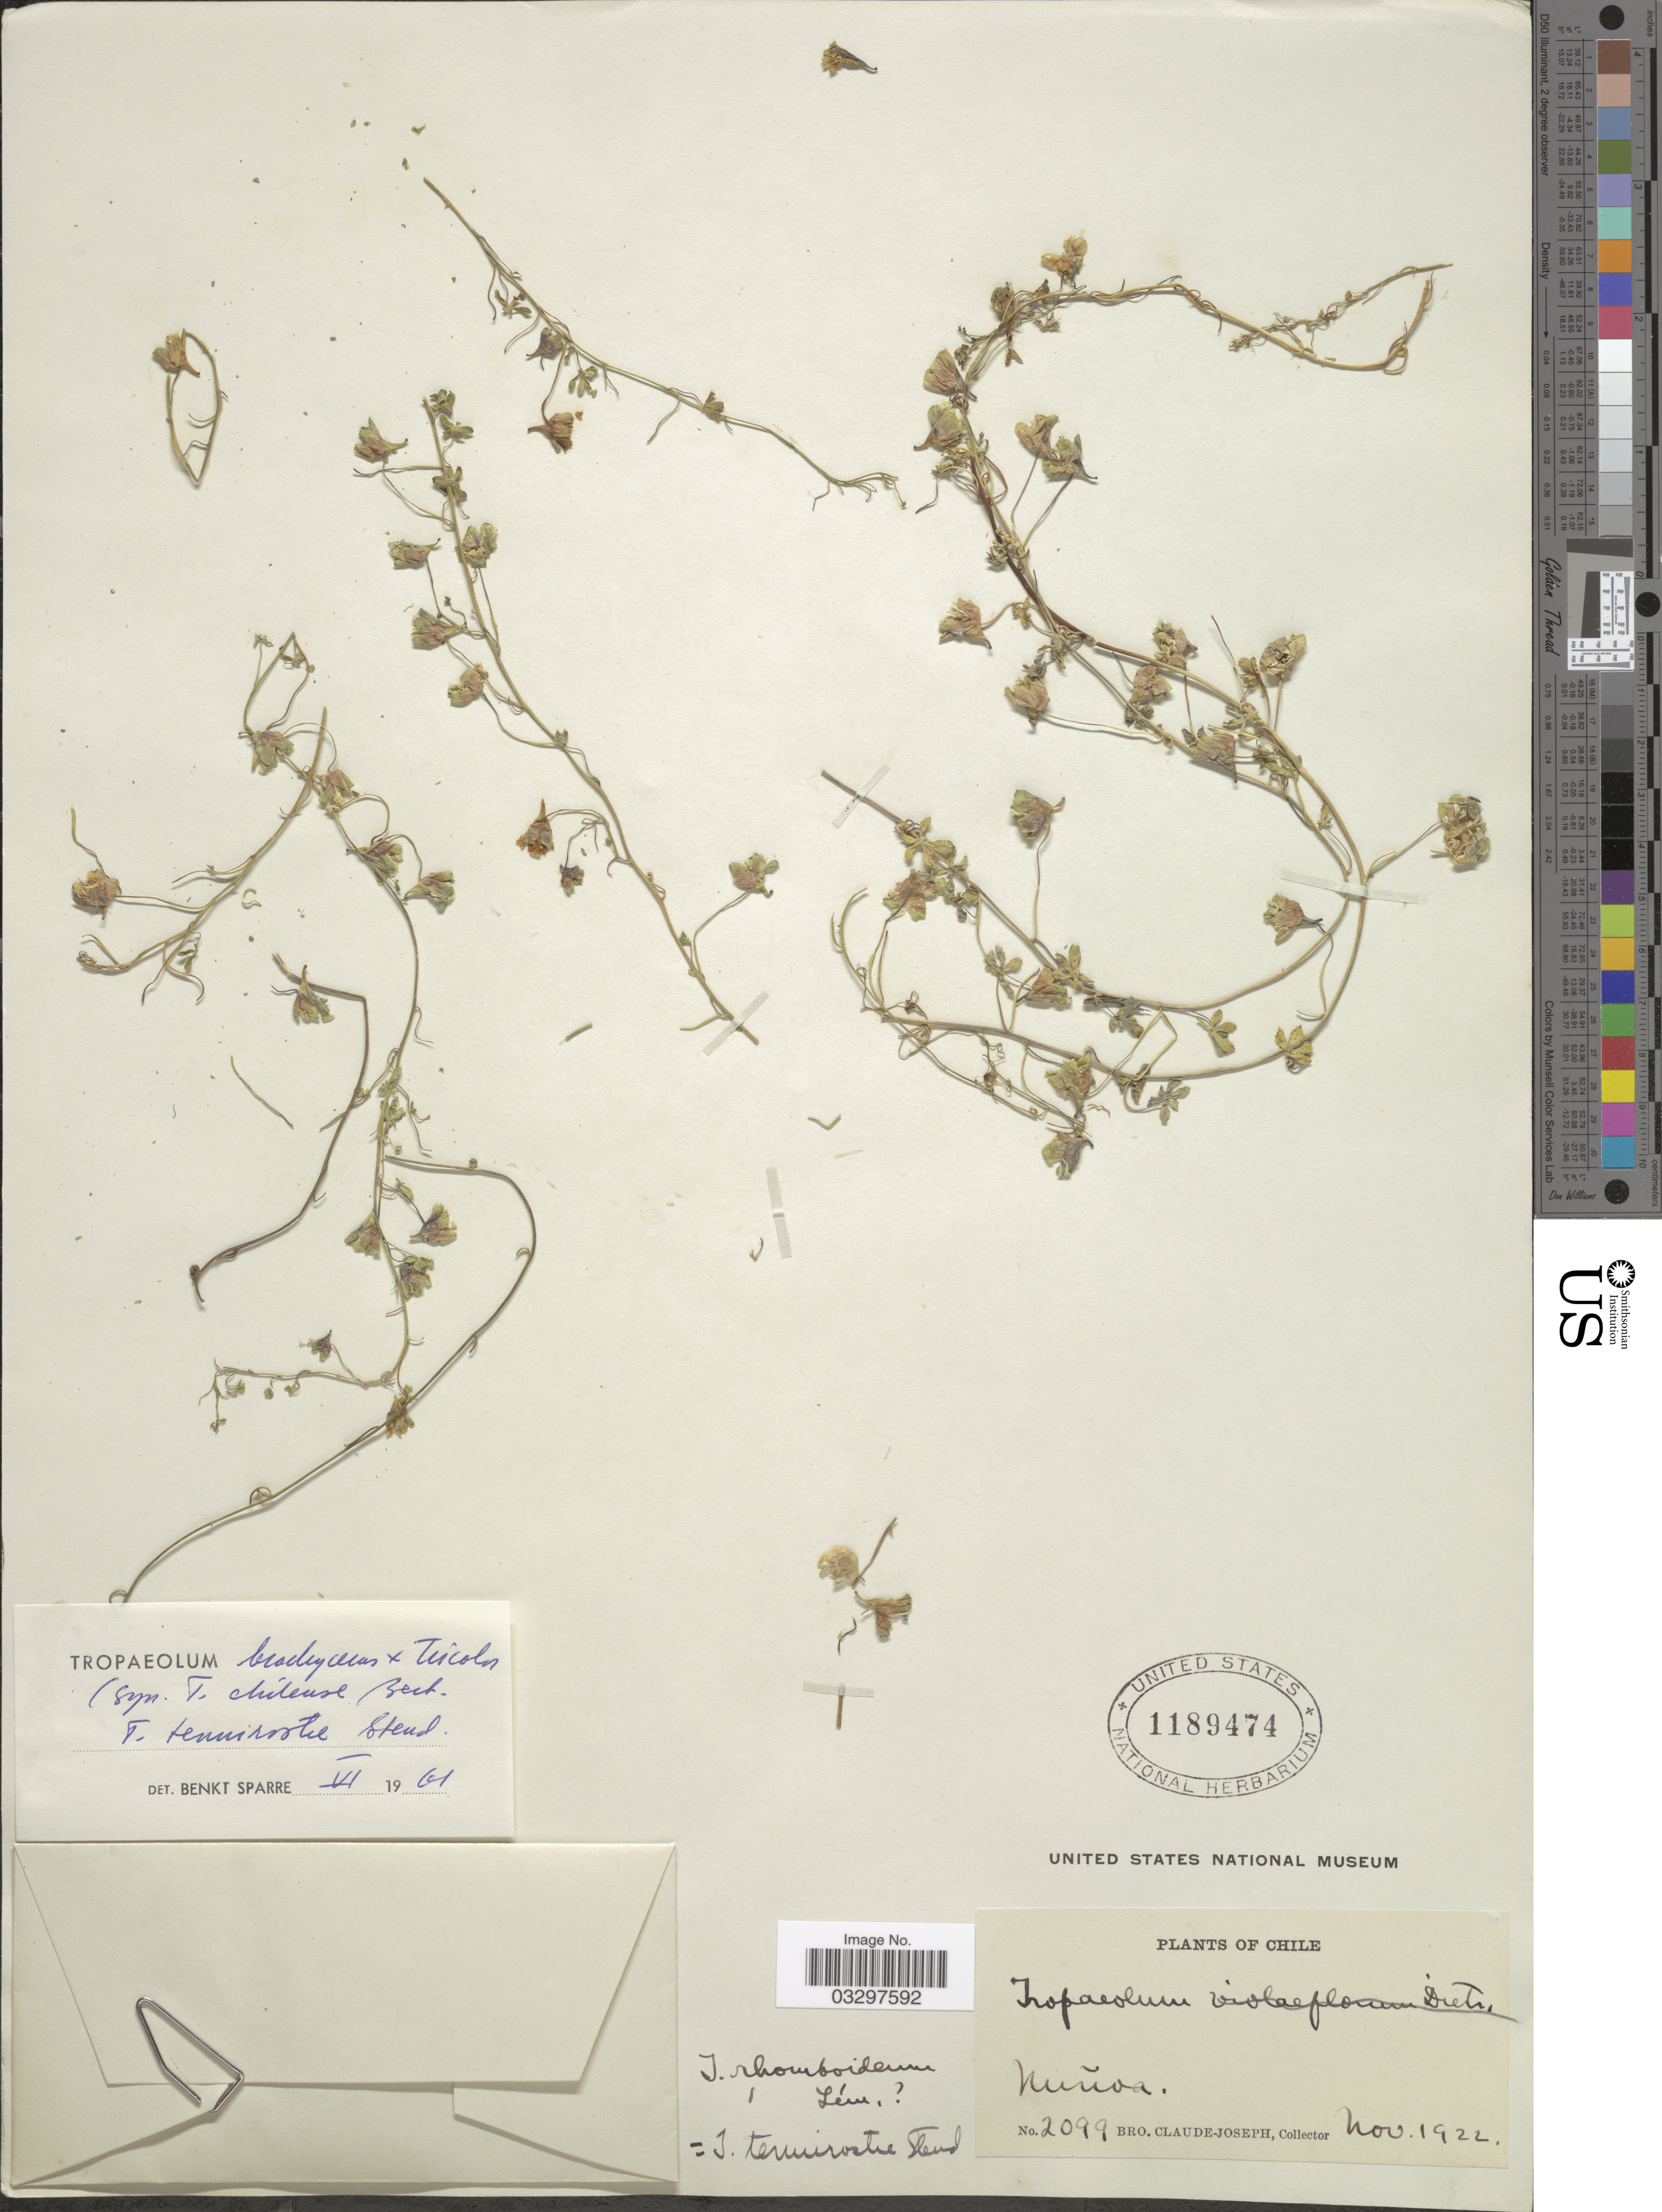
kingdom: Plantae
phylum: Tracheophyta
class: Magnoliopsida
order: Brassicales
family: Tropaeolaceae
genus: Tropaeolum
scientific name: Tropaeolum brachyceras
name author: Hook. & Arn.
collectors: Bro. Claude-Joseph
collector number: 2099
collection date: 1922-11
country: Chile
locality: Nuñoa.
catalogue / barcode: US 1189474